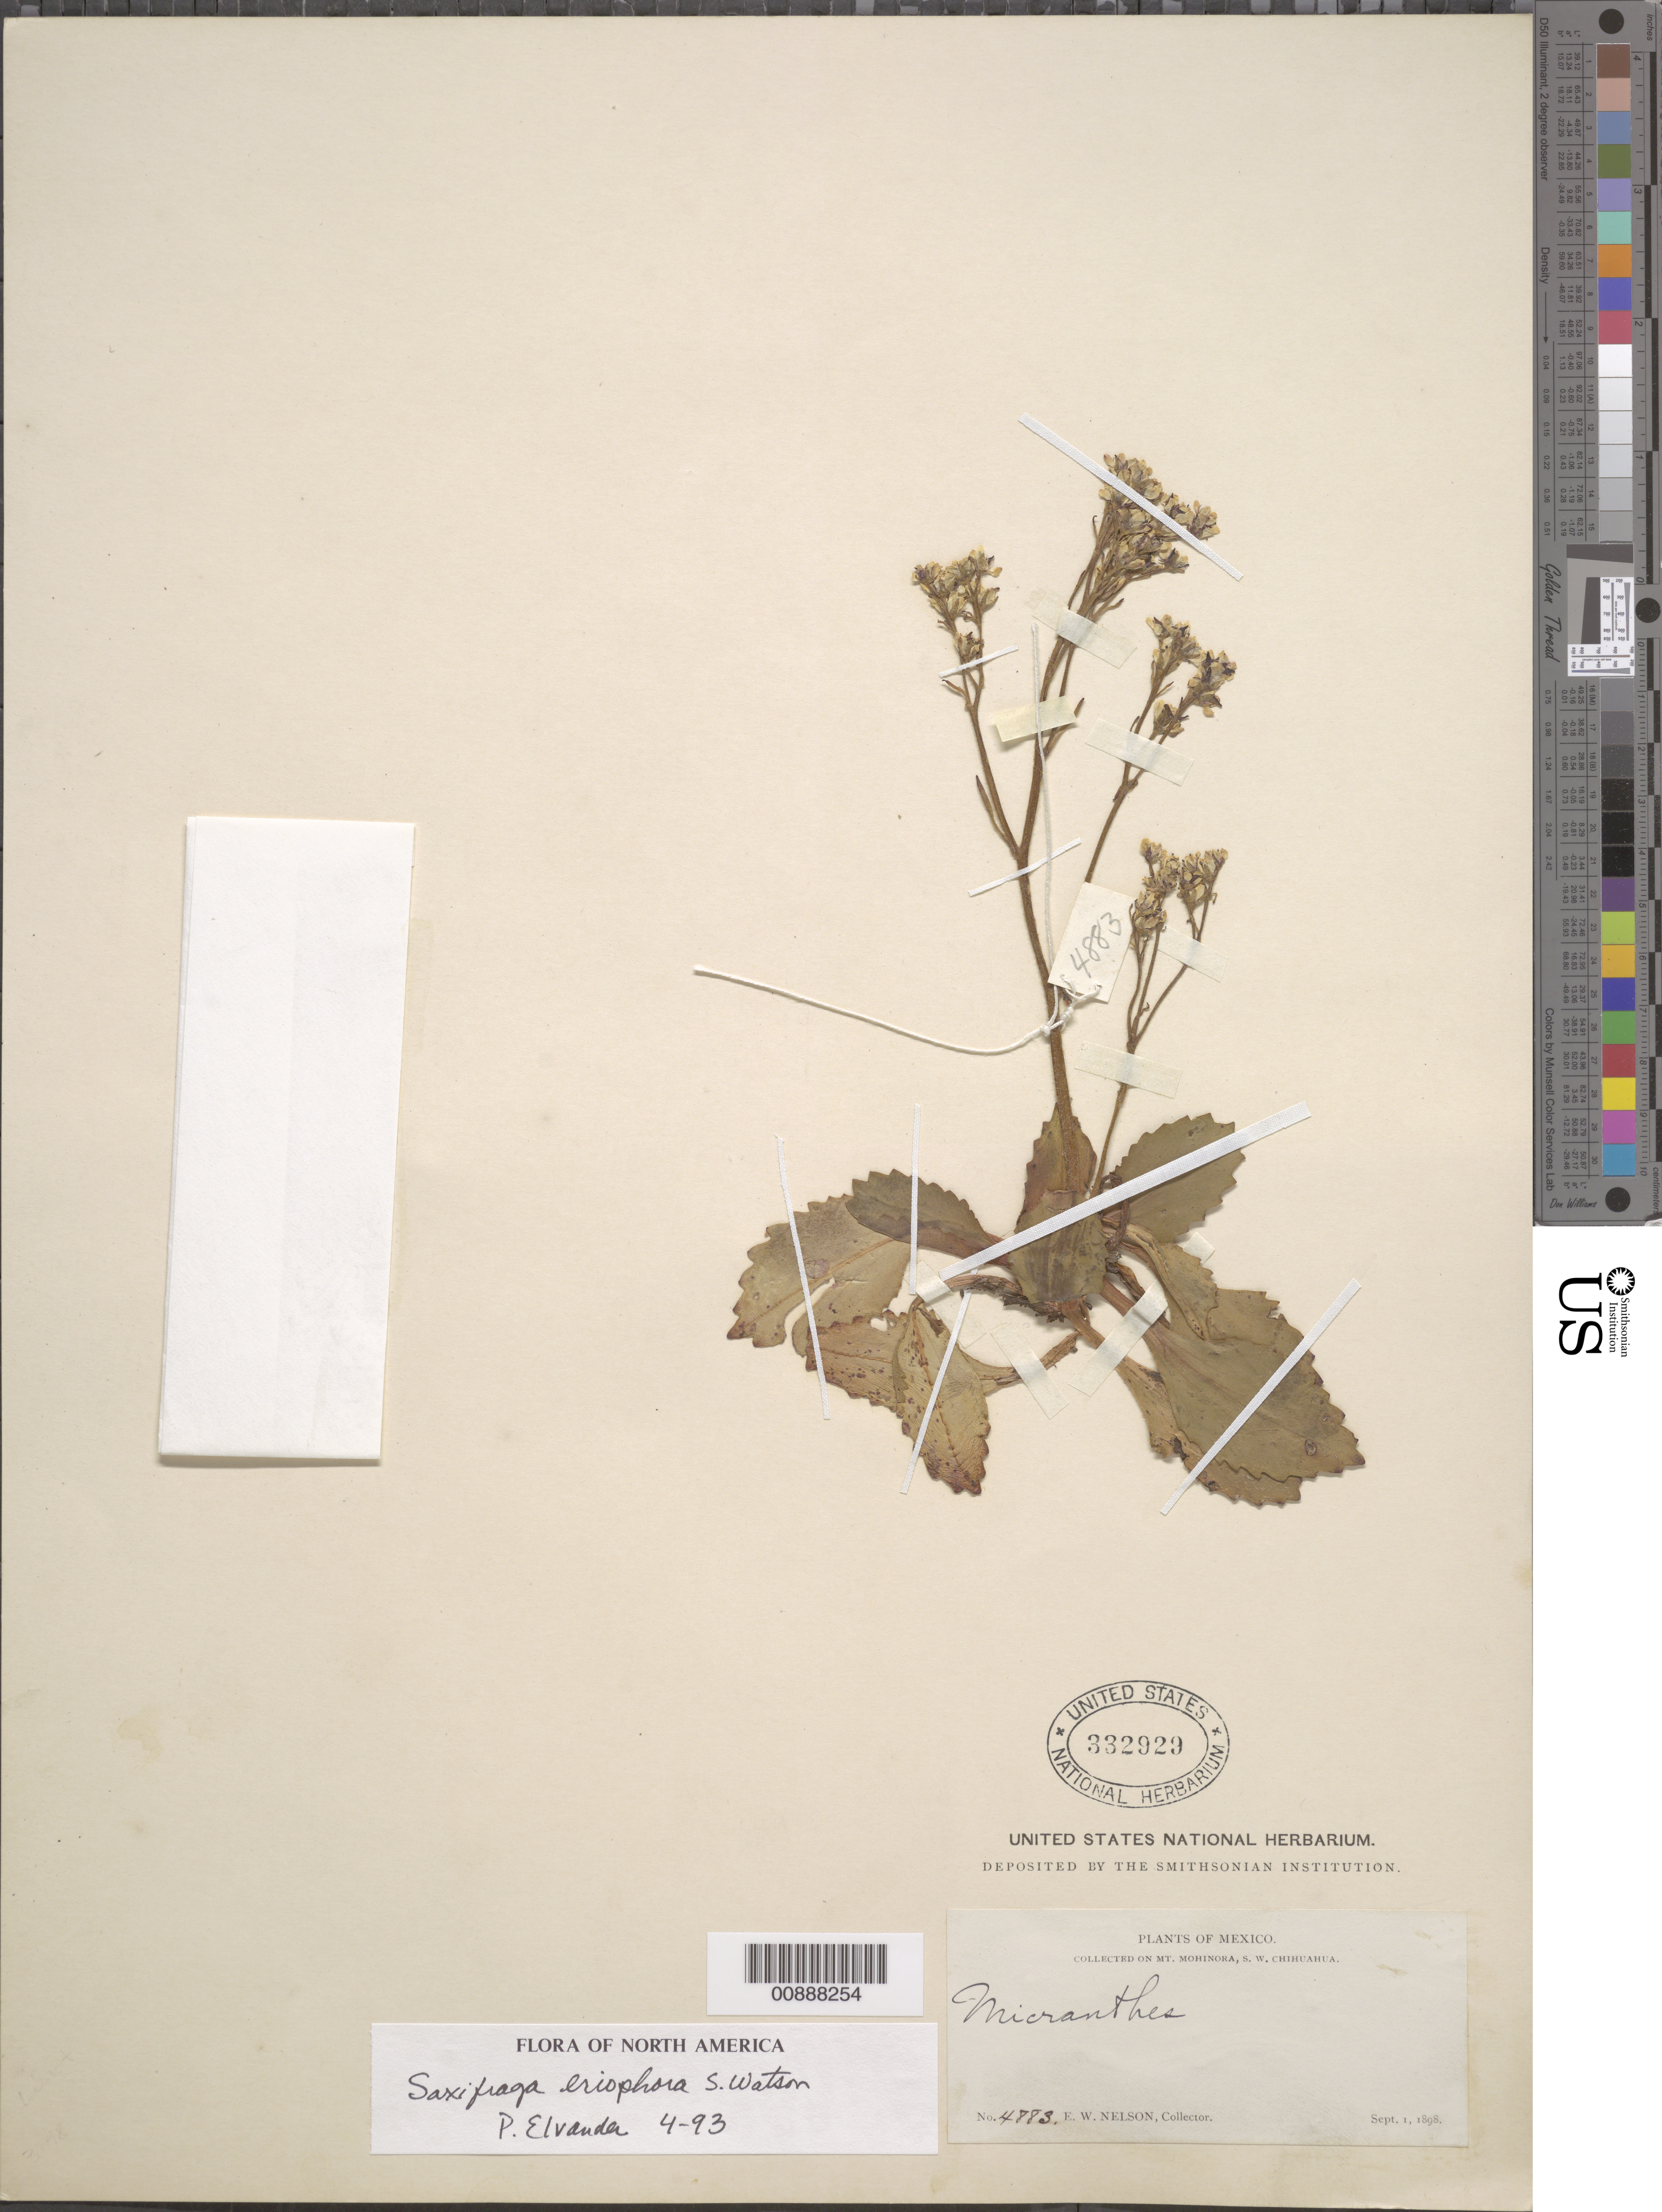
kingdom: Plantae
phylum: Tracheophyta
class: Magnoliopsida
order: Saxifragales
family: Saxifragaceae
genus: Micranthes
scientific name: Micranthes eriophora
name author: (S. Watson) Small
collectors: E. W. Nelson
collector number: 4883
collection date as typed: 01 Sep 1898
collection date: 1898-09-01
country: Mexico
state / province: Chihuahua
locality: Mt. Mohinora, SW Chihuahua.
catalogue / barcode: US 332929